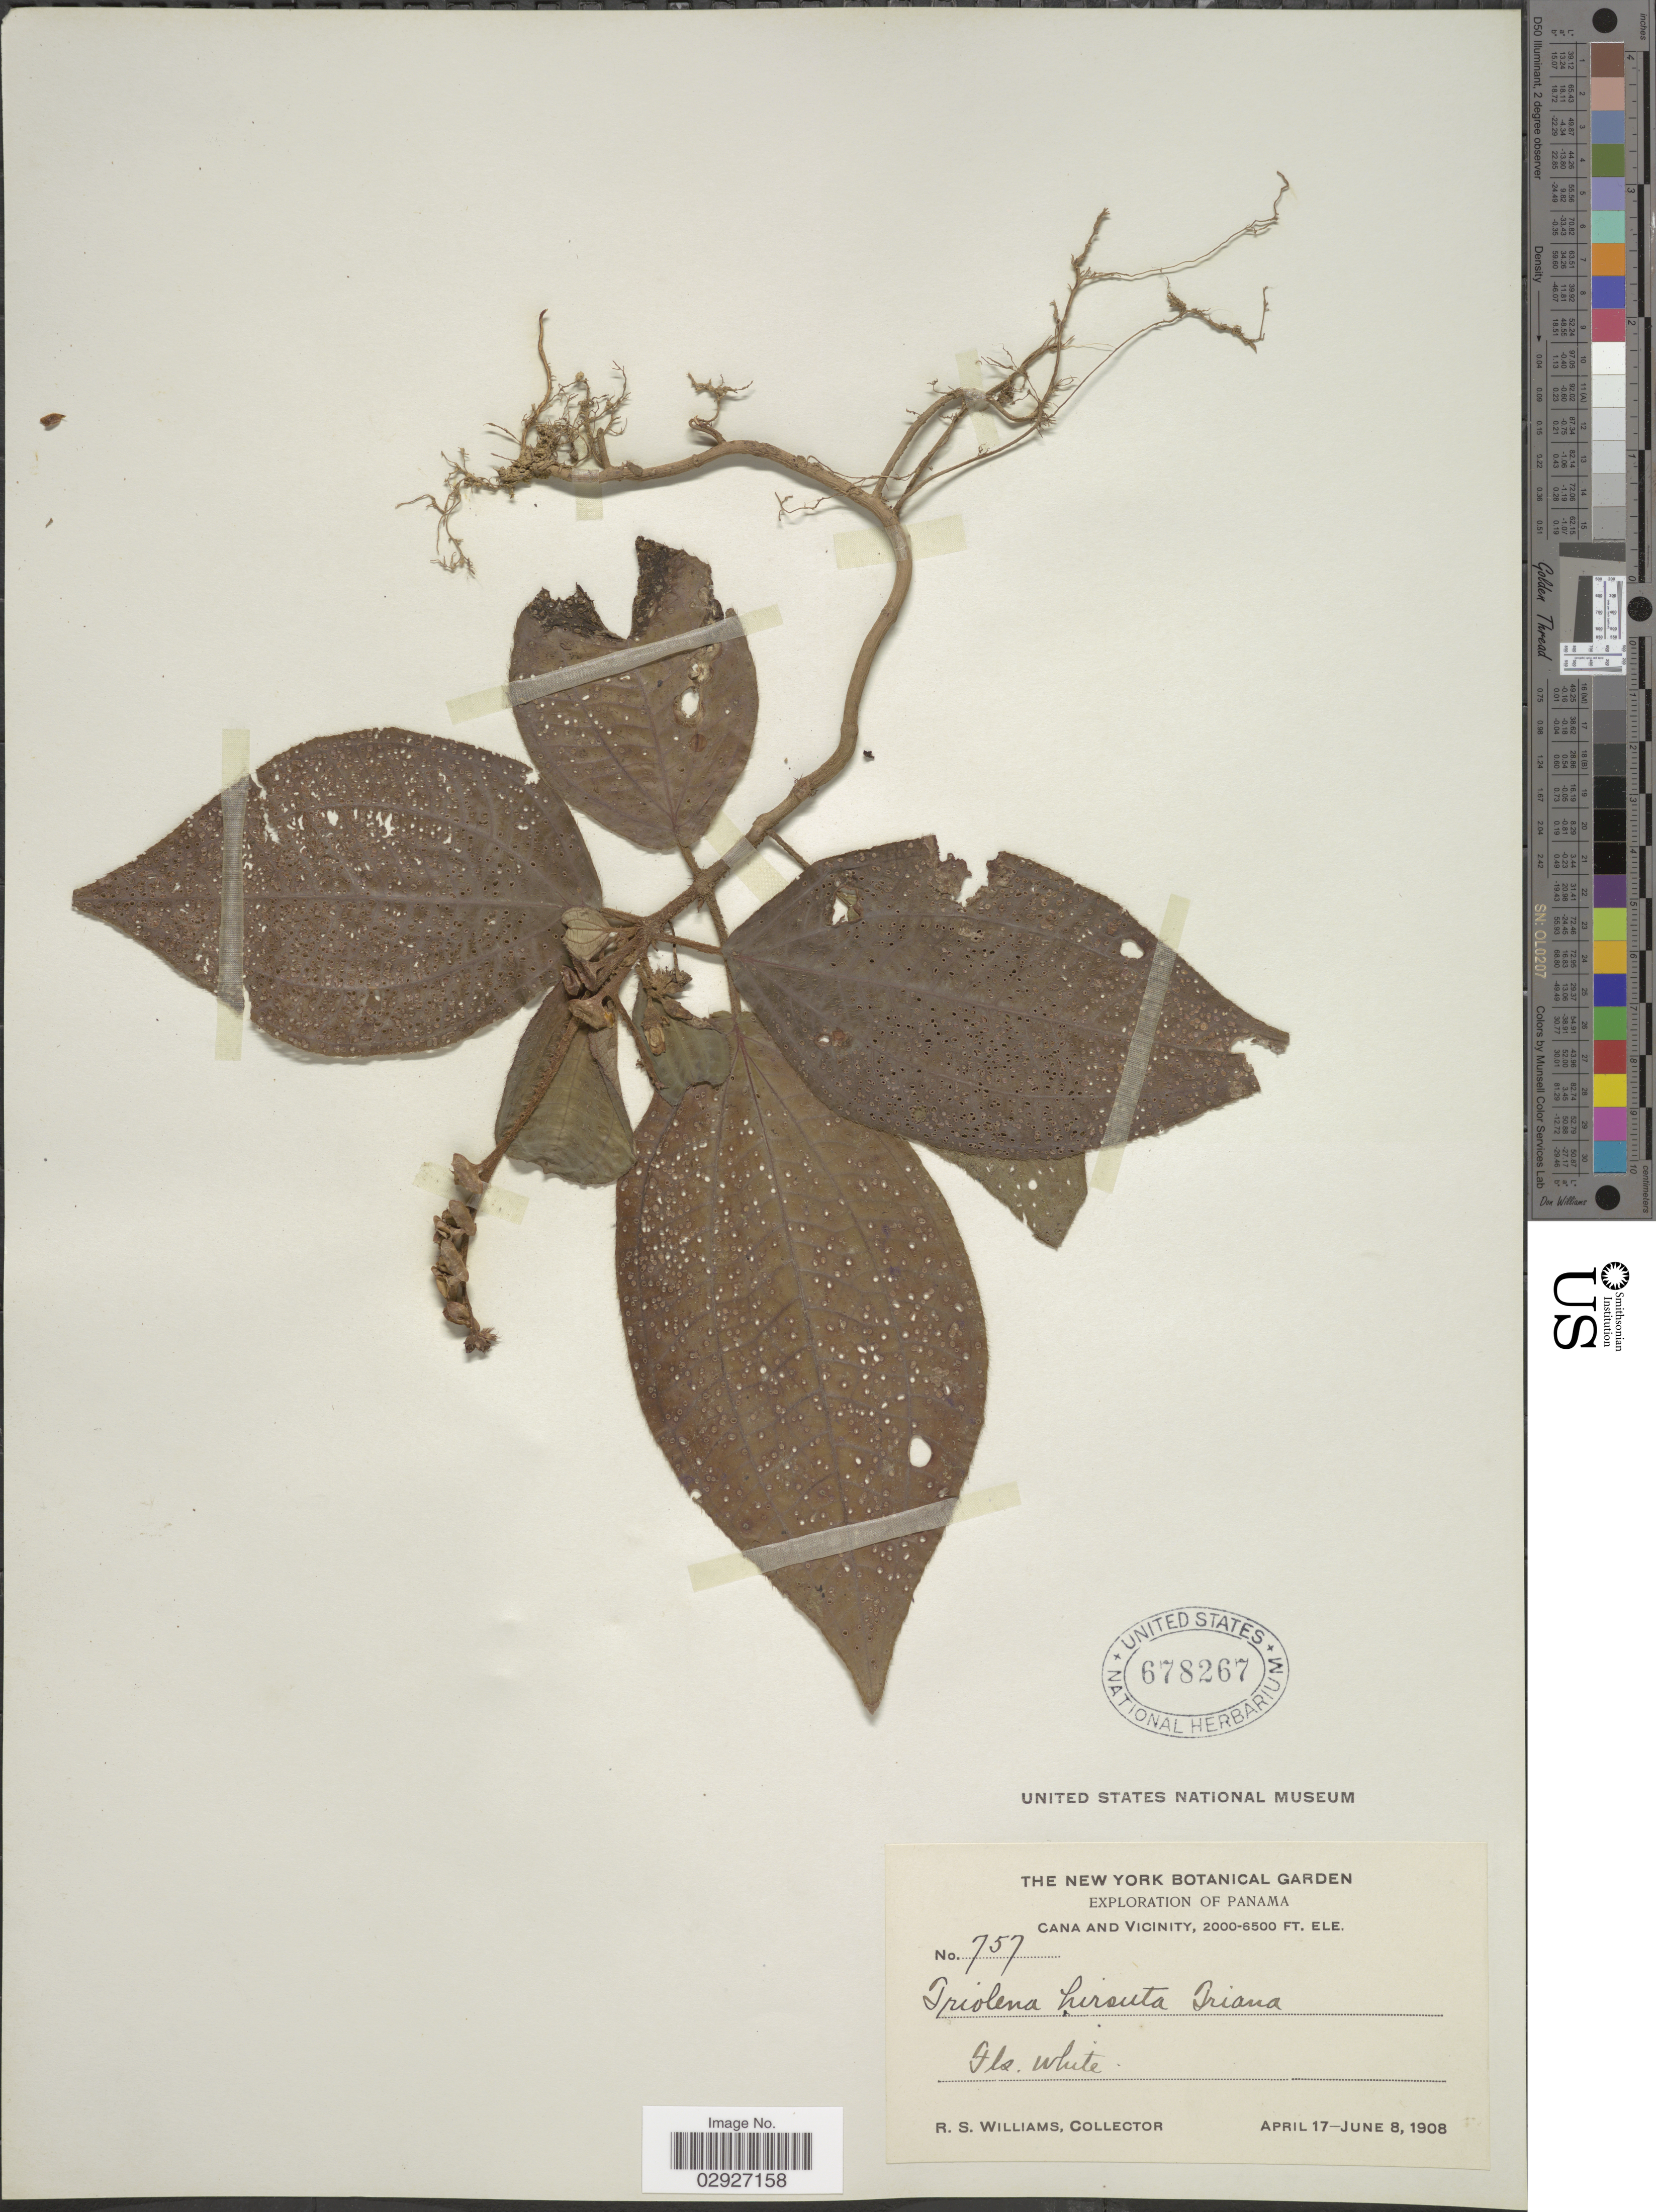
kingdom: Plantae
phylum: Tracheophyta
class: Magnoliopsida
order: Myrtales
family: Melastomataceae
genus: Triolena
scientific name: Triolena hirsuta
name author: (Benth.) Triana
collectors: R. S. Williams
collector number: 757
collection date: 1908-04-17/1908-06-08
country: Panama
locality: Cana and Vicinity.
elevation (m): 610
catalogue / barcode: US 678267